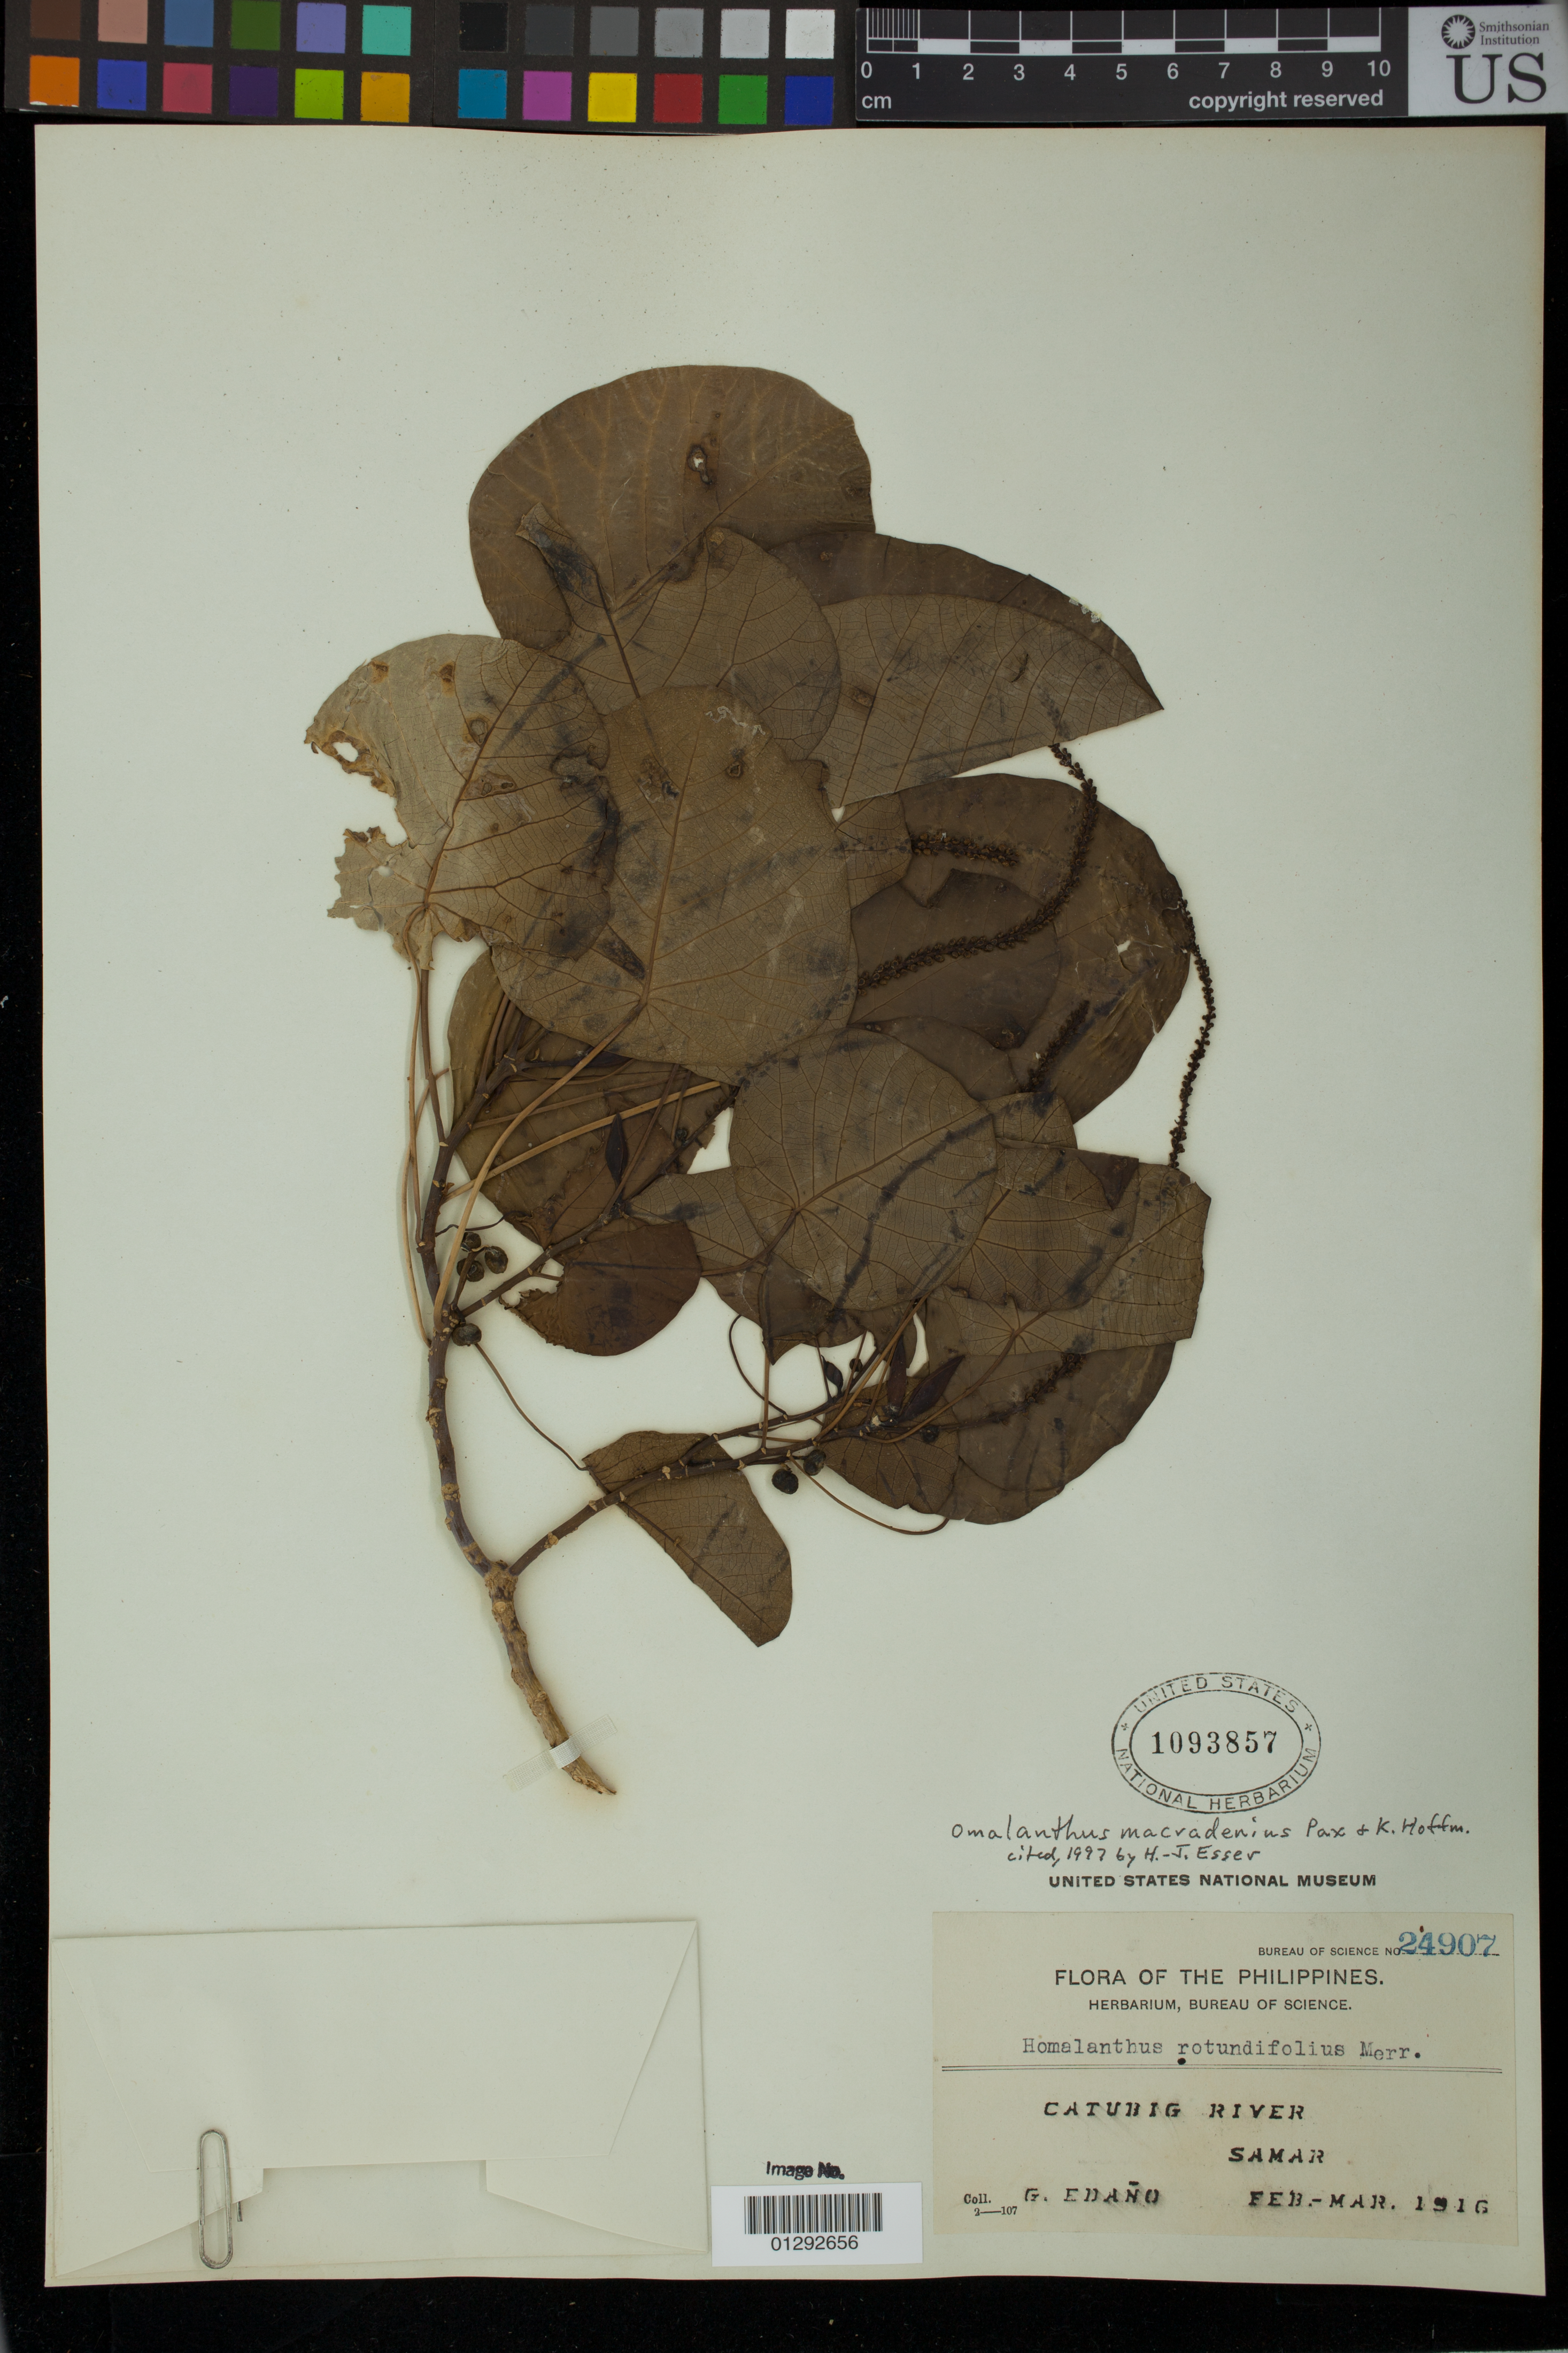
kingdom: Plantae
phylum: Tracheophyta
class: Magnoliopsida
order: Malpighiales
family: Euphorbiaceae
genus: Homalanthus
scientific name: Homalanthus macradenius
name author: Pax & K. Hoffm. in Engl.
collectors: G. E. Edaño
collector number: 24907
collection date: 1916-02/1916-03-01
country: Philippines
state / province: Eastern Visayas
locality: Catubig River, Samar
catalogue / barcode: US 1093857